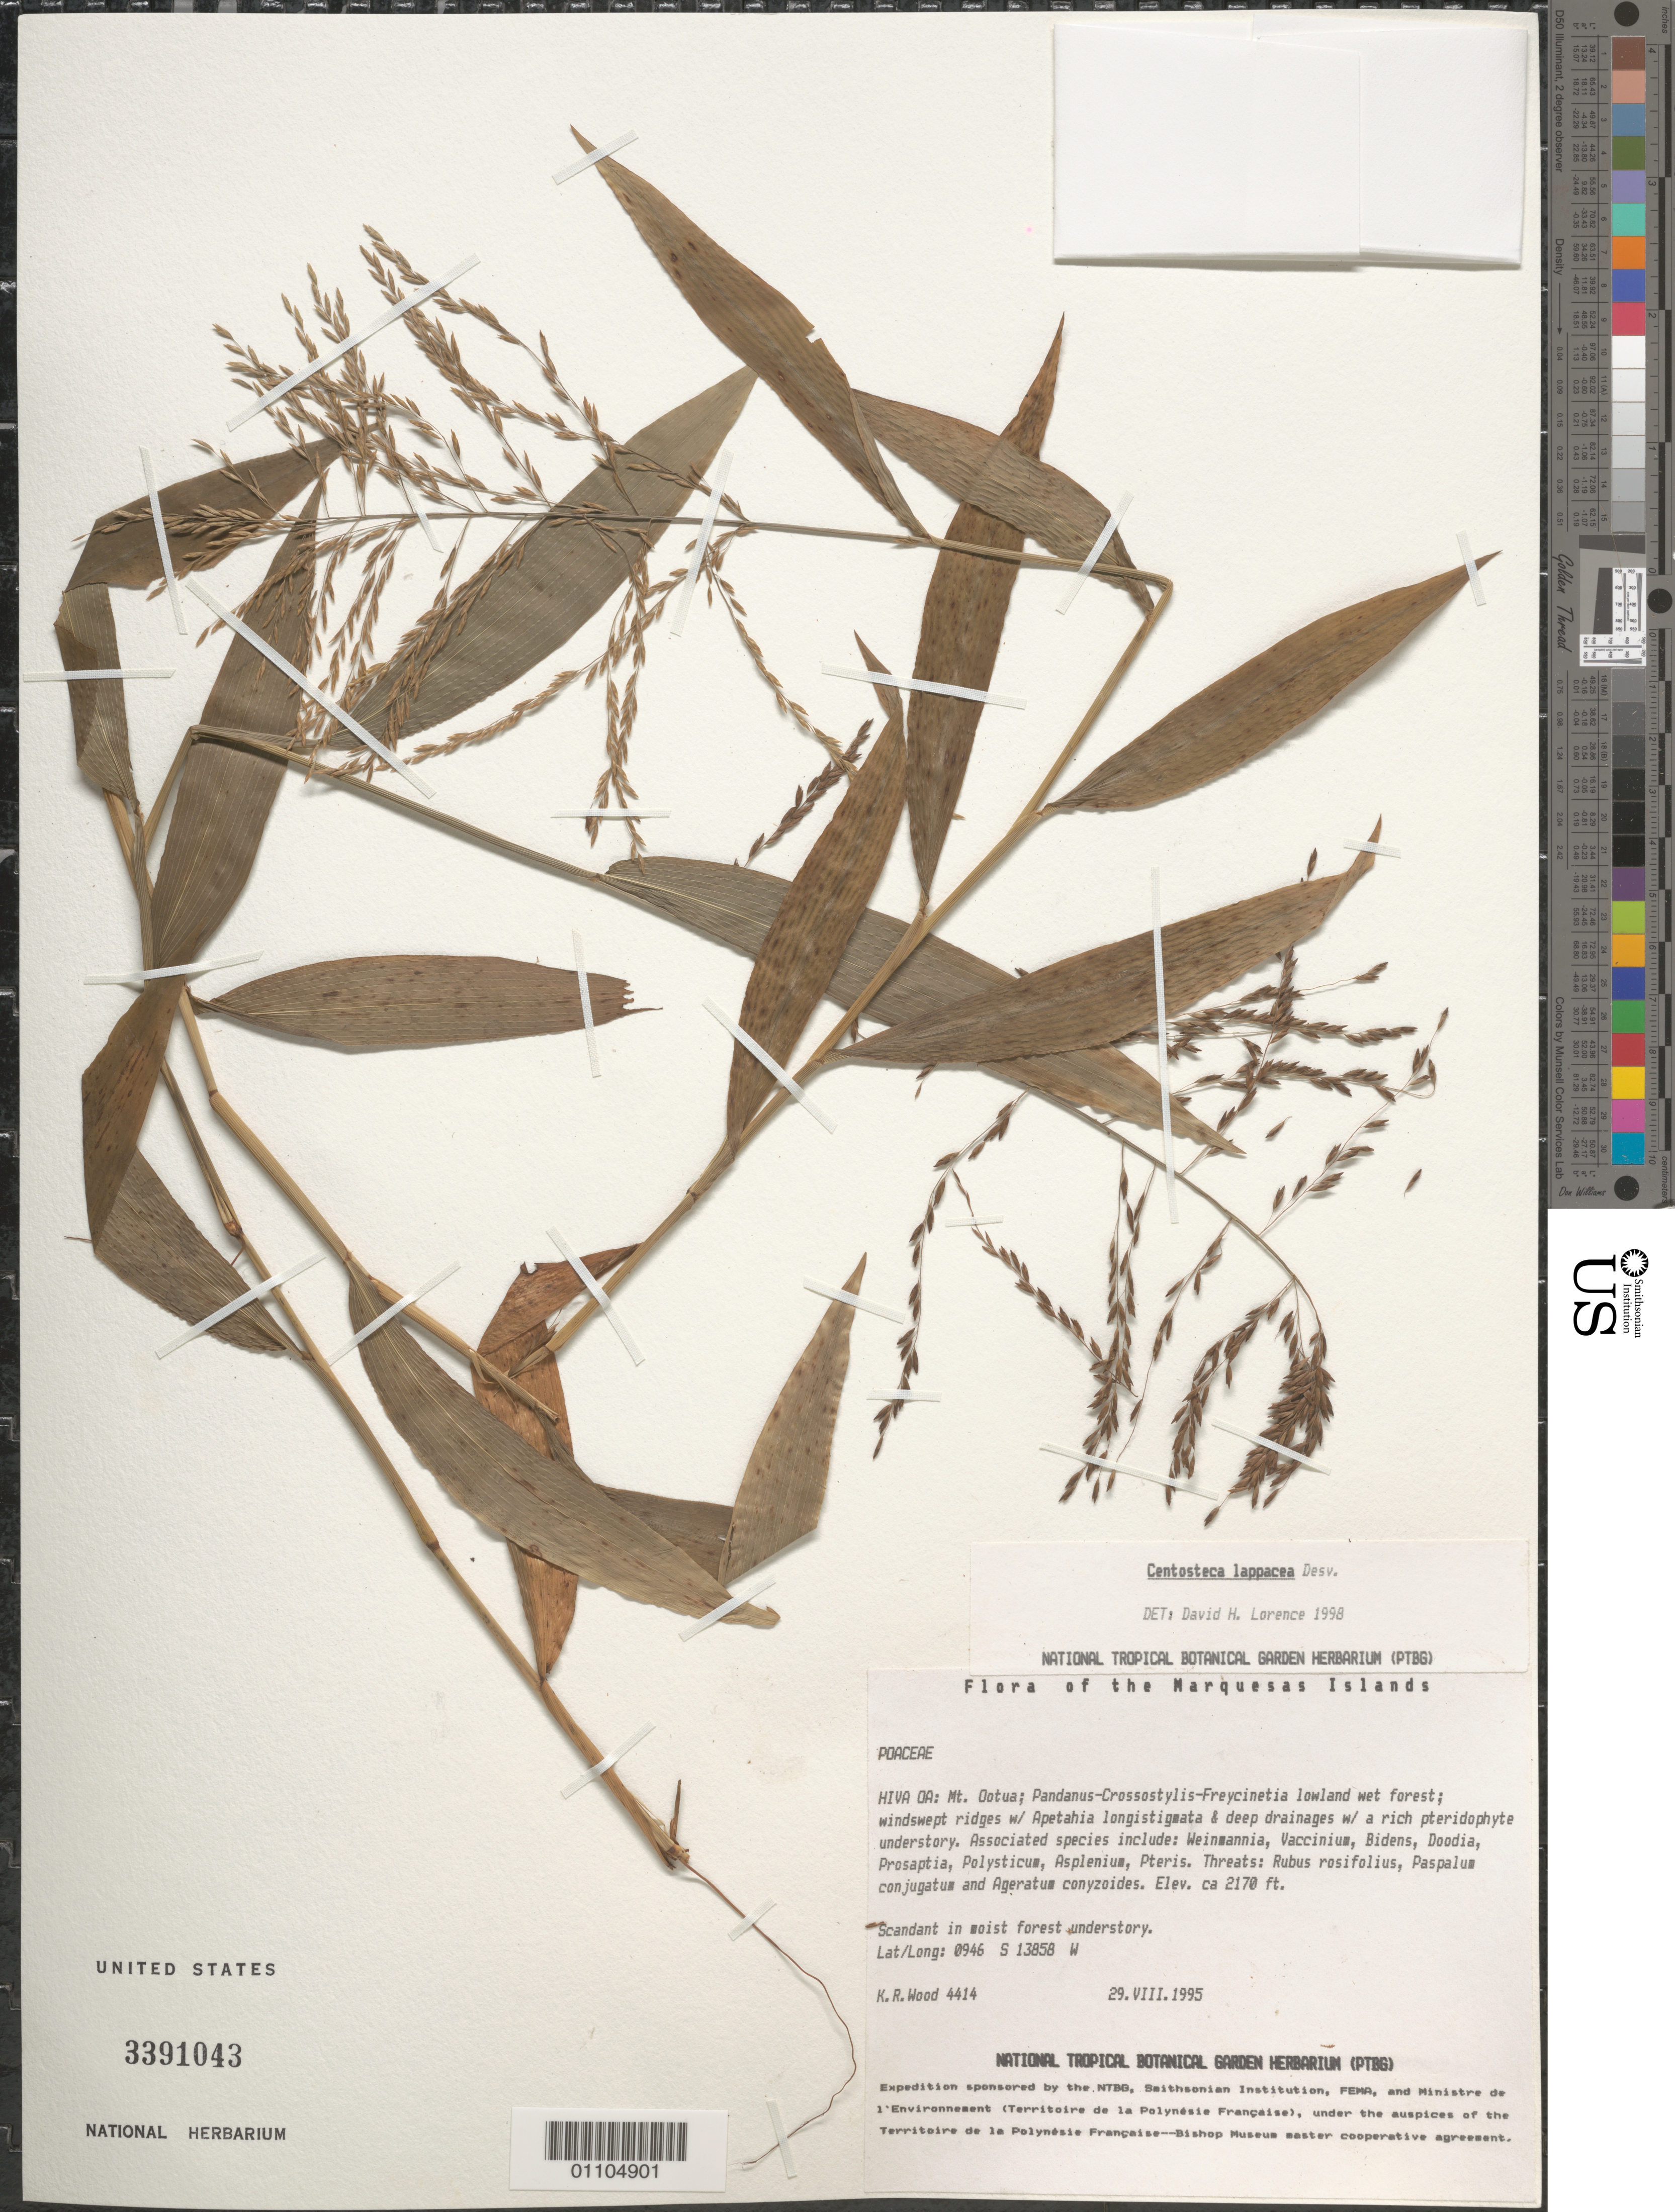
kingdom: Plantae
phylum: Tracheophyta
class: Liliopsida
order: Poales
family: Poaceae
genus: Centotheca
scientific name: Centotheca lappacea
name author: (L.) Desv.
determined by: Clayton, D.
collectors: K. R. Wood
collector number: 4414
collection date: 1995-08-29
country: French Polynesia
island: Hiva Oa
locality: Mt. Ootua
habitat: Windswept ridges with Apetahia longstigmata & deep drainages, In Pandanus-Crossostylis-Freycinetia lowland wet forest, with pteridophyte understory.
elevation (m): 661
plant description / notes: Rubus rosifolius, Paspalum conjugatum, Ageratum conyzoides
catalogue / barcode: US 3391043